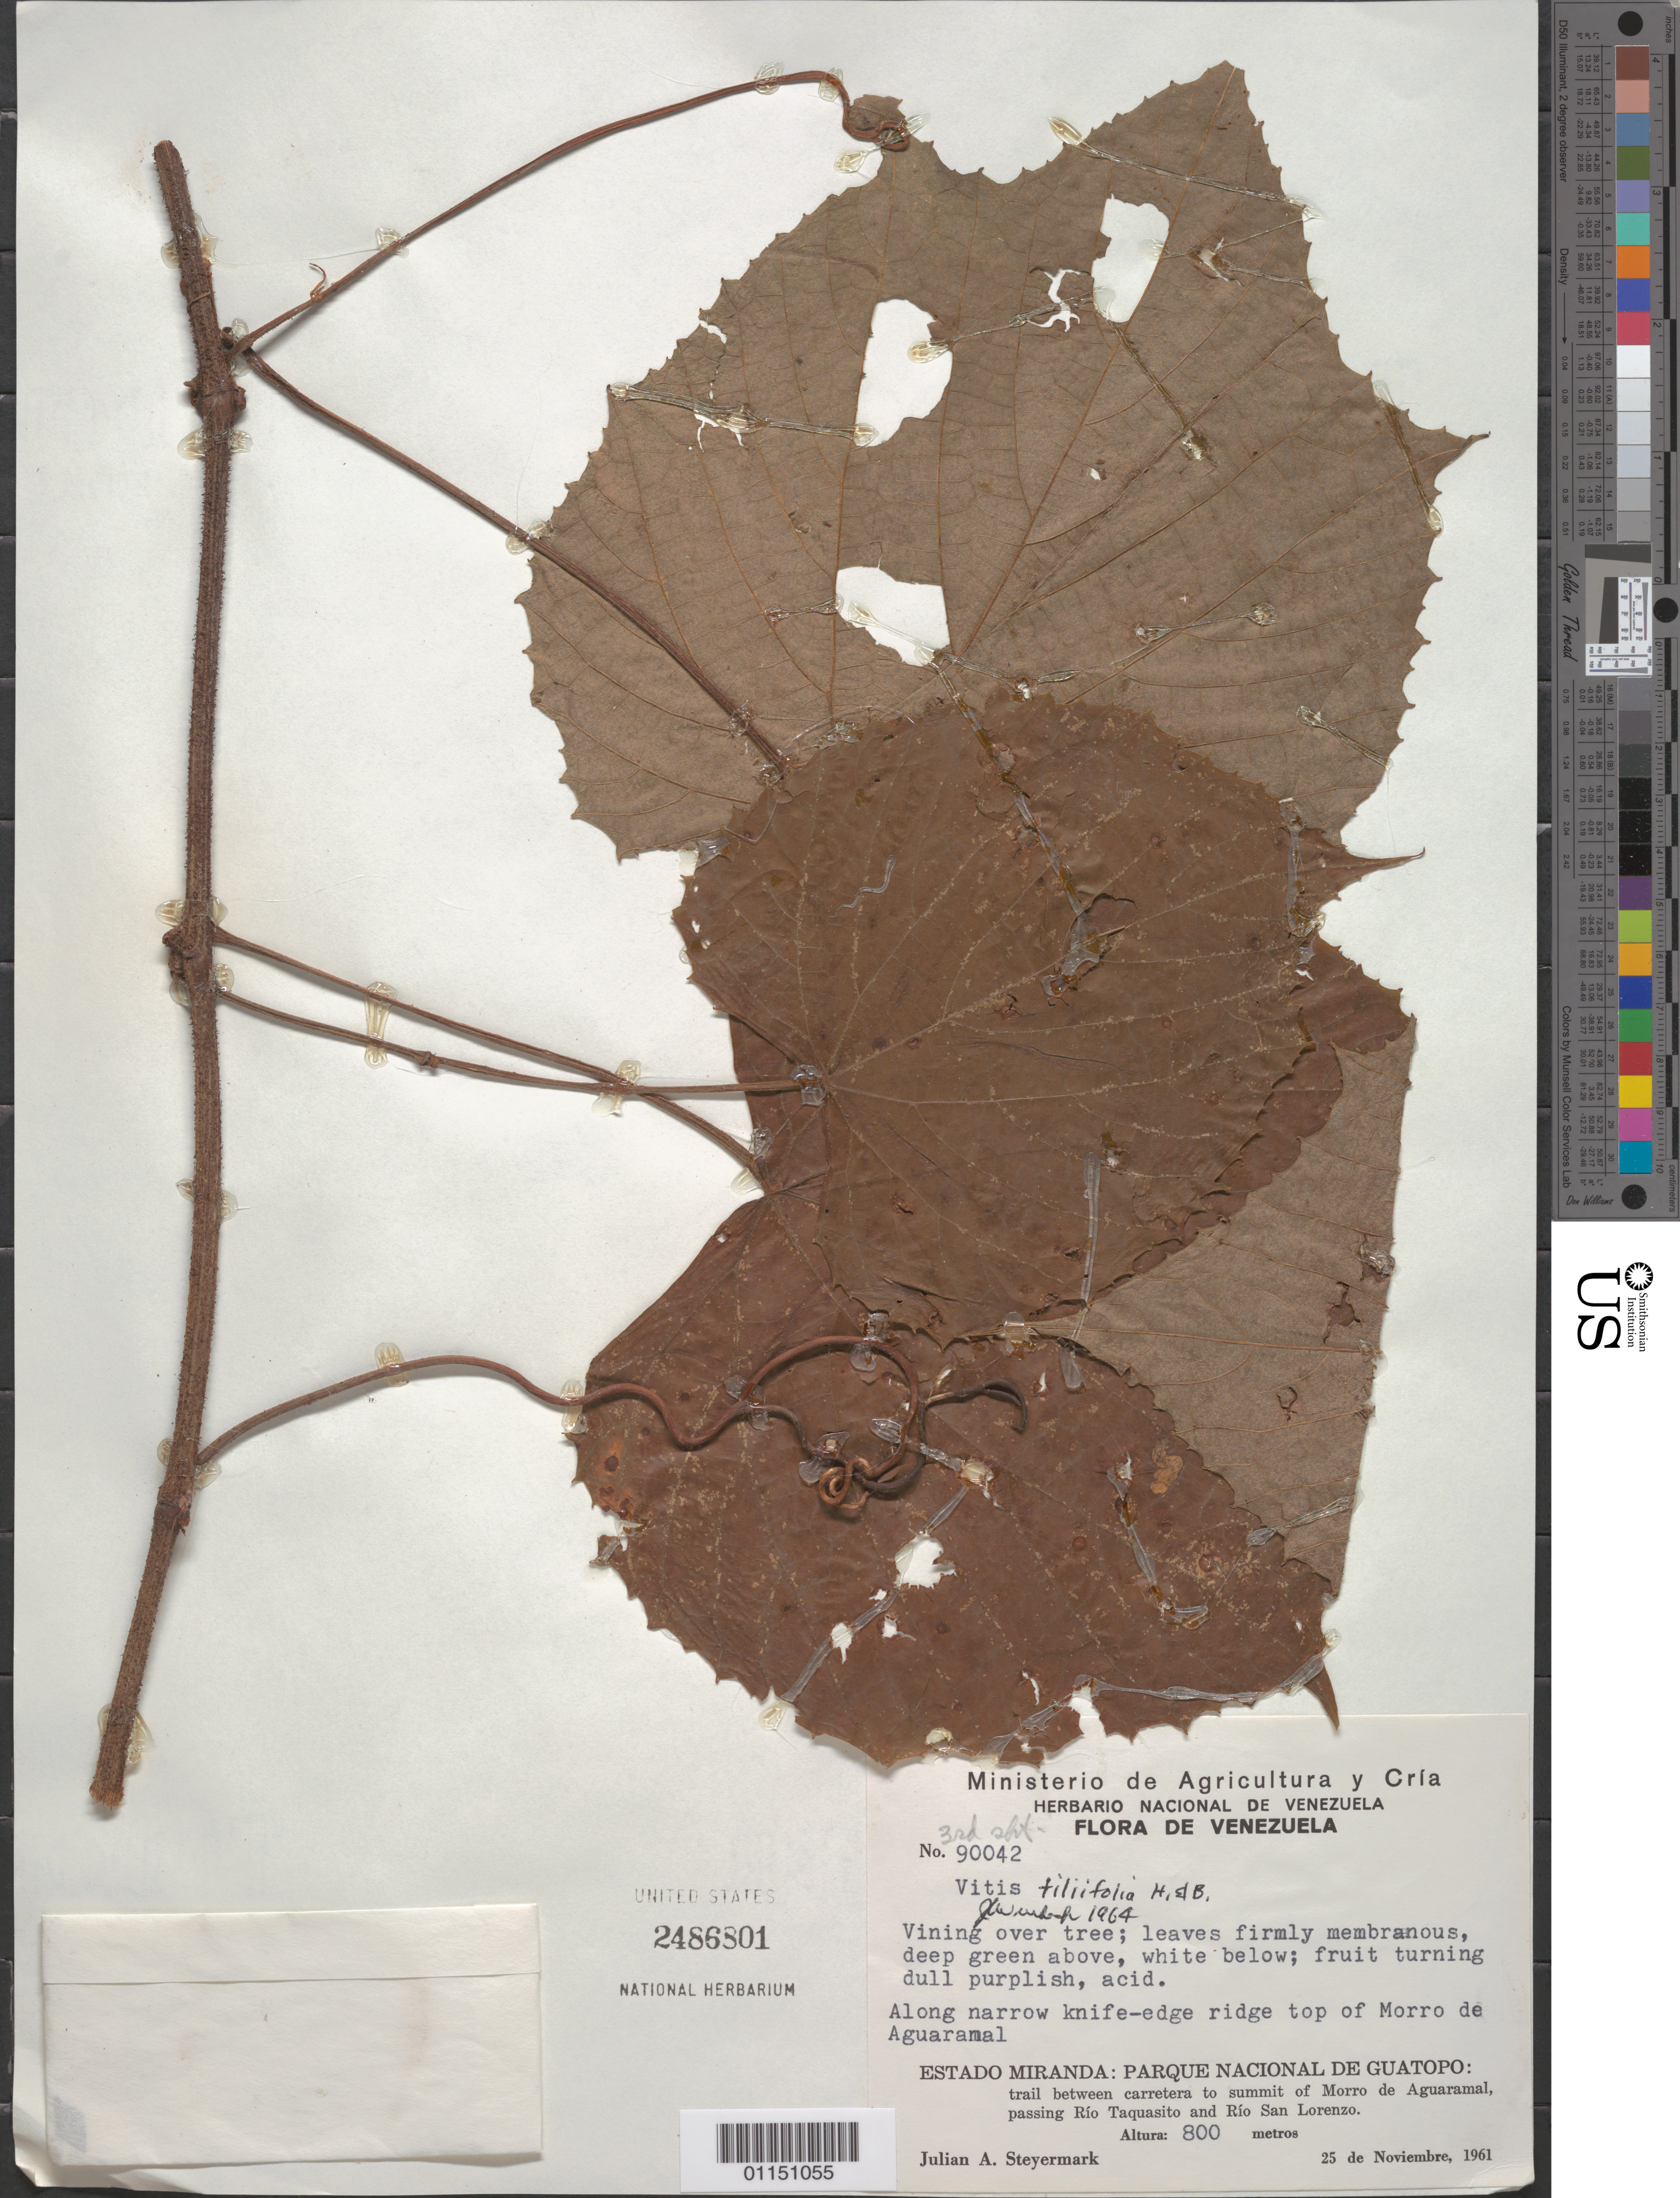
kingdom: Plantae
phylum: Tracheophyta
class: Magnoliopsida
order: Vitales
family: Vitaceae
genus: Vitis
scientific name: Vitis tiliaefolia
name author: Willd.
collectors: J. Steyermark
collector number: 90042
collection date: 1961-11-25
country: Venezuela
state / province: Miranda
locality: Parque Nacional de Guatopo.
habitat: Along narrow knife-edge ridge. Vining over tree.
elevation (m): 800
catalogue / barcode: US 2486801